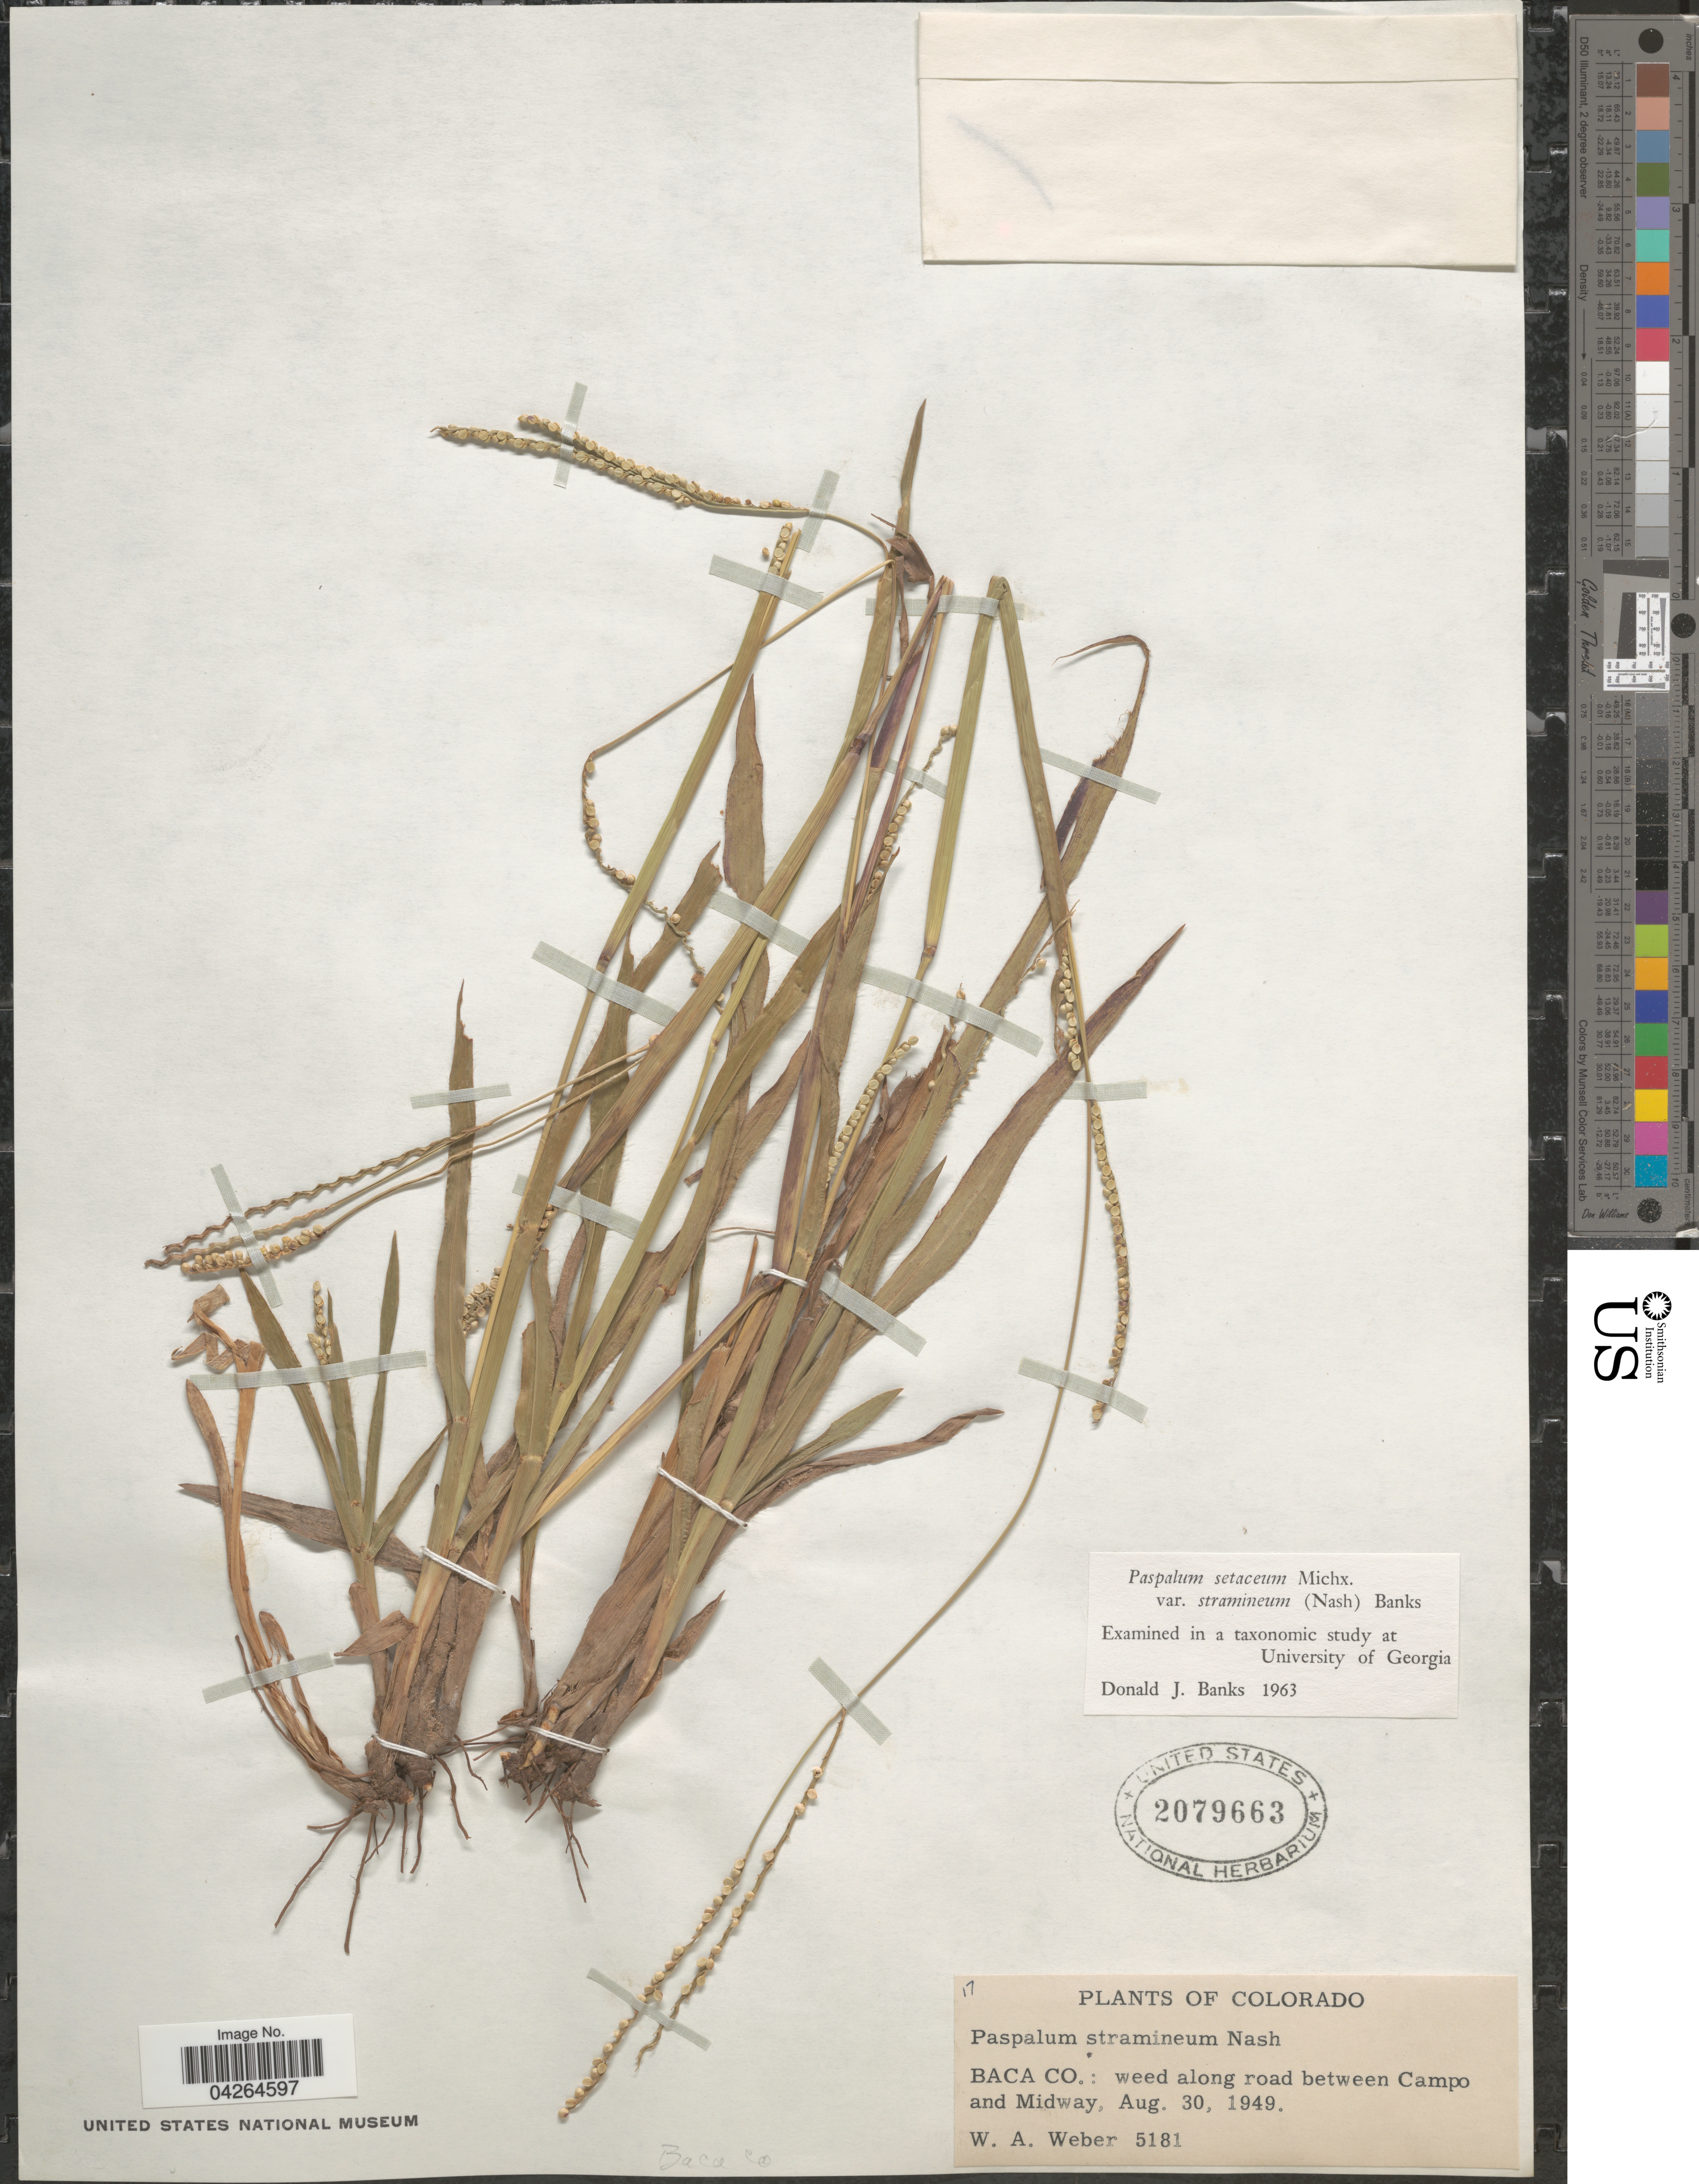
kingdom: Plantae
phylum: Tracheophyta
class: Liliopsida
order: Poales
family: Poaceae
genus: Paspalum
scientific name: Paspalum setaceum var. stramineum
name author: (Nash) D.J. Banks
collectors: W. A. Weber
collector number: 5181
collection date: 1949-08-30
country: United States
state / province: Colorado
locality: Baca Co.: weed along road between Campo and Midway.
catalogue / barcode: US 2079663